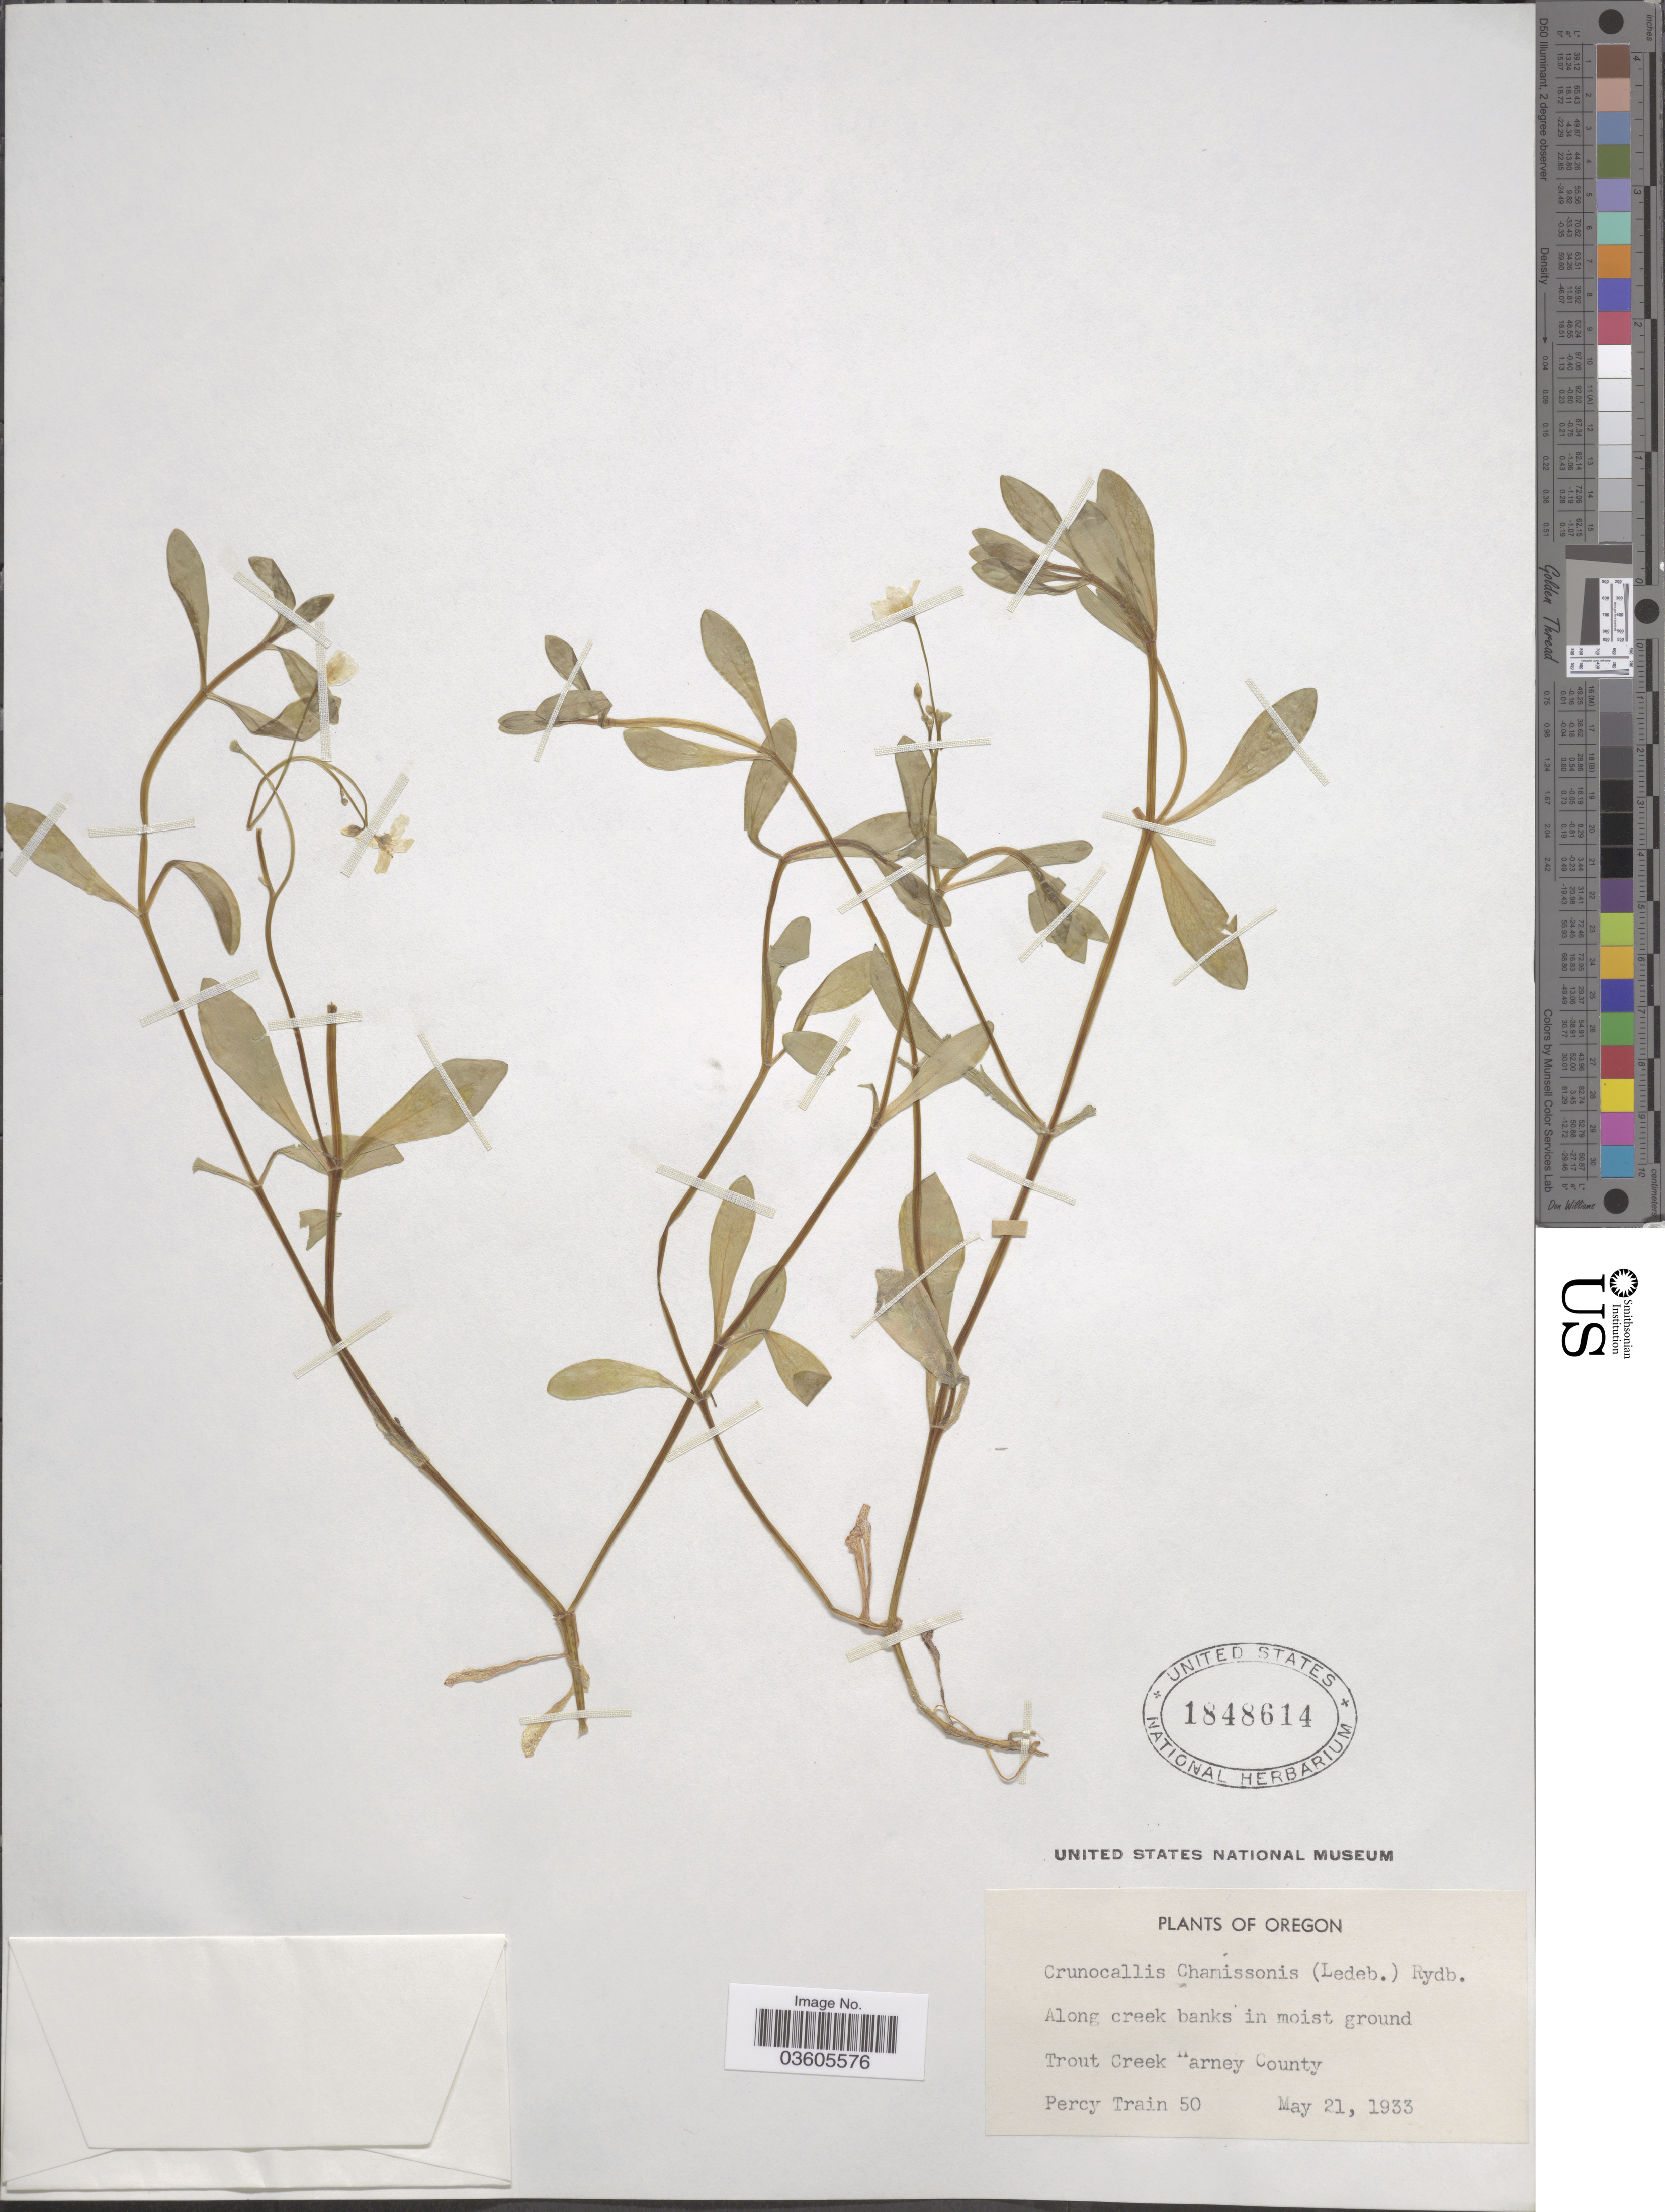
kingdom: Plantae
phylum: Tracheophyta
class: Magnoliopsida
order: Caryophyllales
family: Montiaceae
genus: Montia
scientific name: Montia chamissoi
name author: (Ledeb. ex Spreng.) Greene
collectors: P. Train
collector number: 50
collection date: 1933-05-21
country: United States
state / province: Oregon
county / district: Harney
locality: Along creek banks in moist ground Trout Creek Harney County.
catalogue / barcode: US 1848614